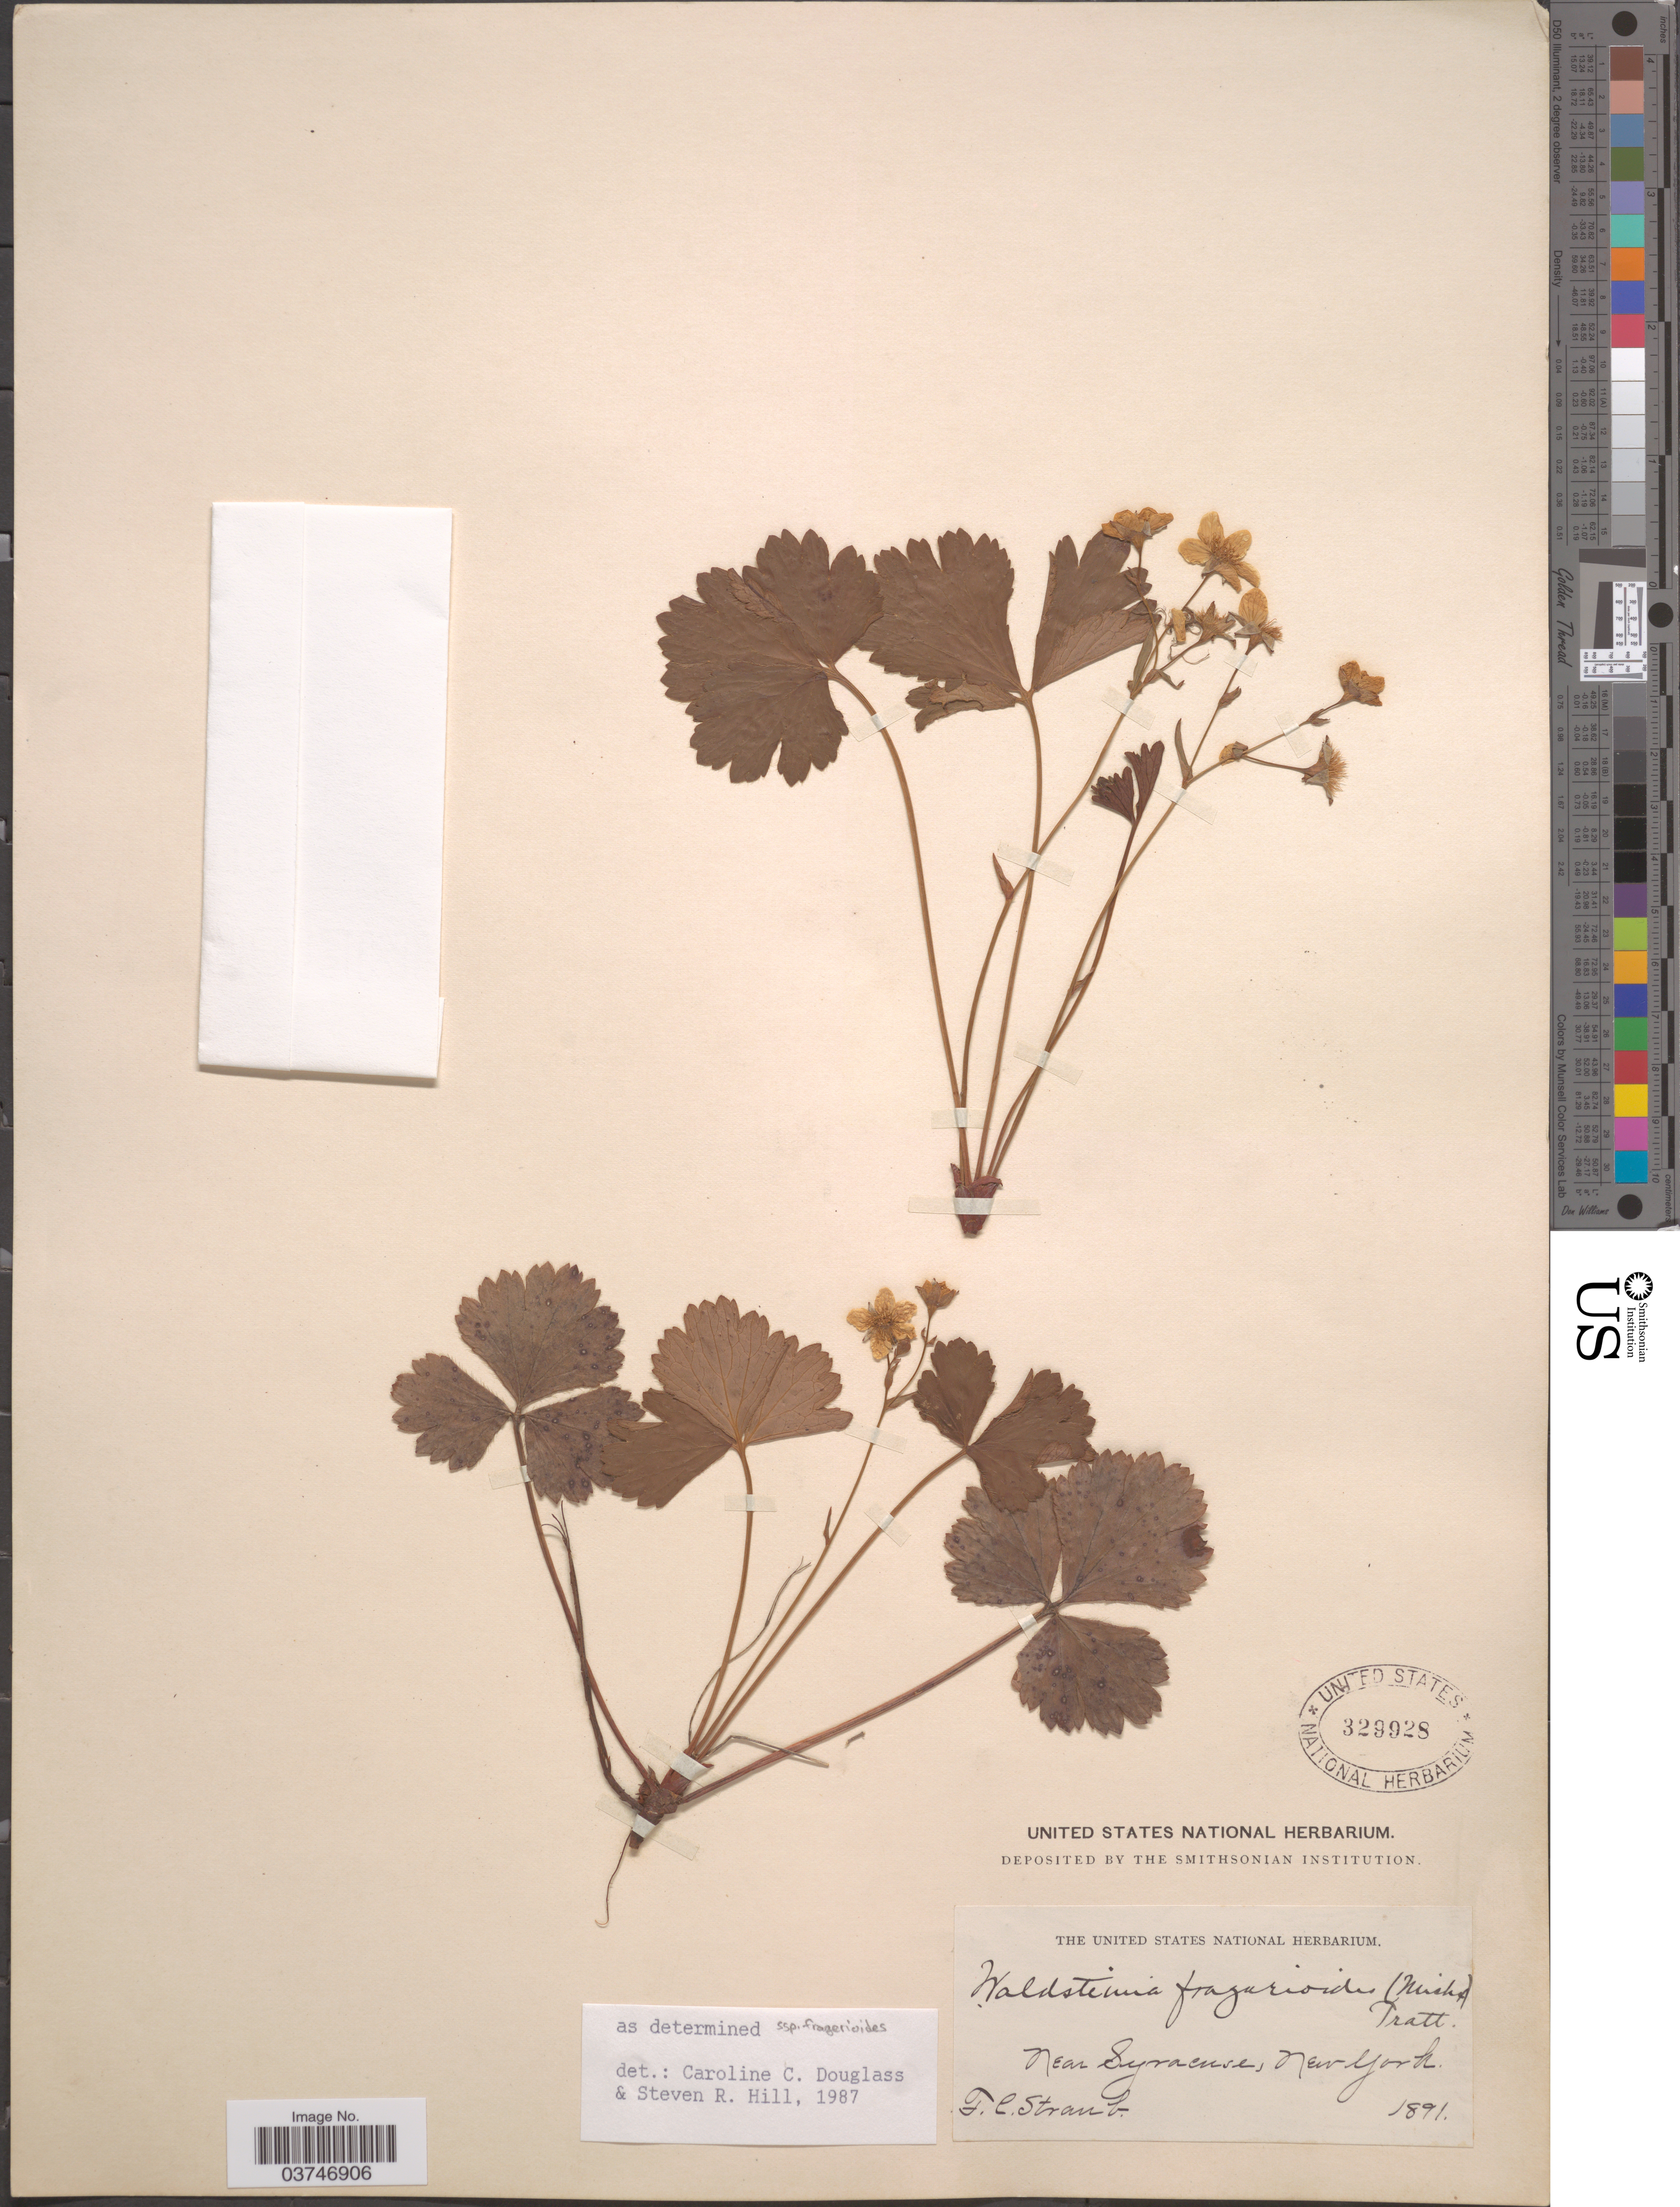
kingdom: Plantae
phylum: Tracheophyta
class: Magnoliopsida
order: Rosales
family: Rosaceae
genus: Waldsteinia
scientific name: Waldsteinia fragarioides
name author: (Michx.) Tratt.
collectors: F. Straub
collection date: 1891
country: United States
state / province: New York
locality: Near Syracuse.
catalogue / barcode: US 329928